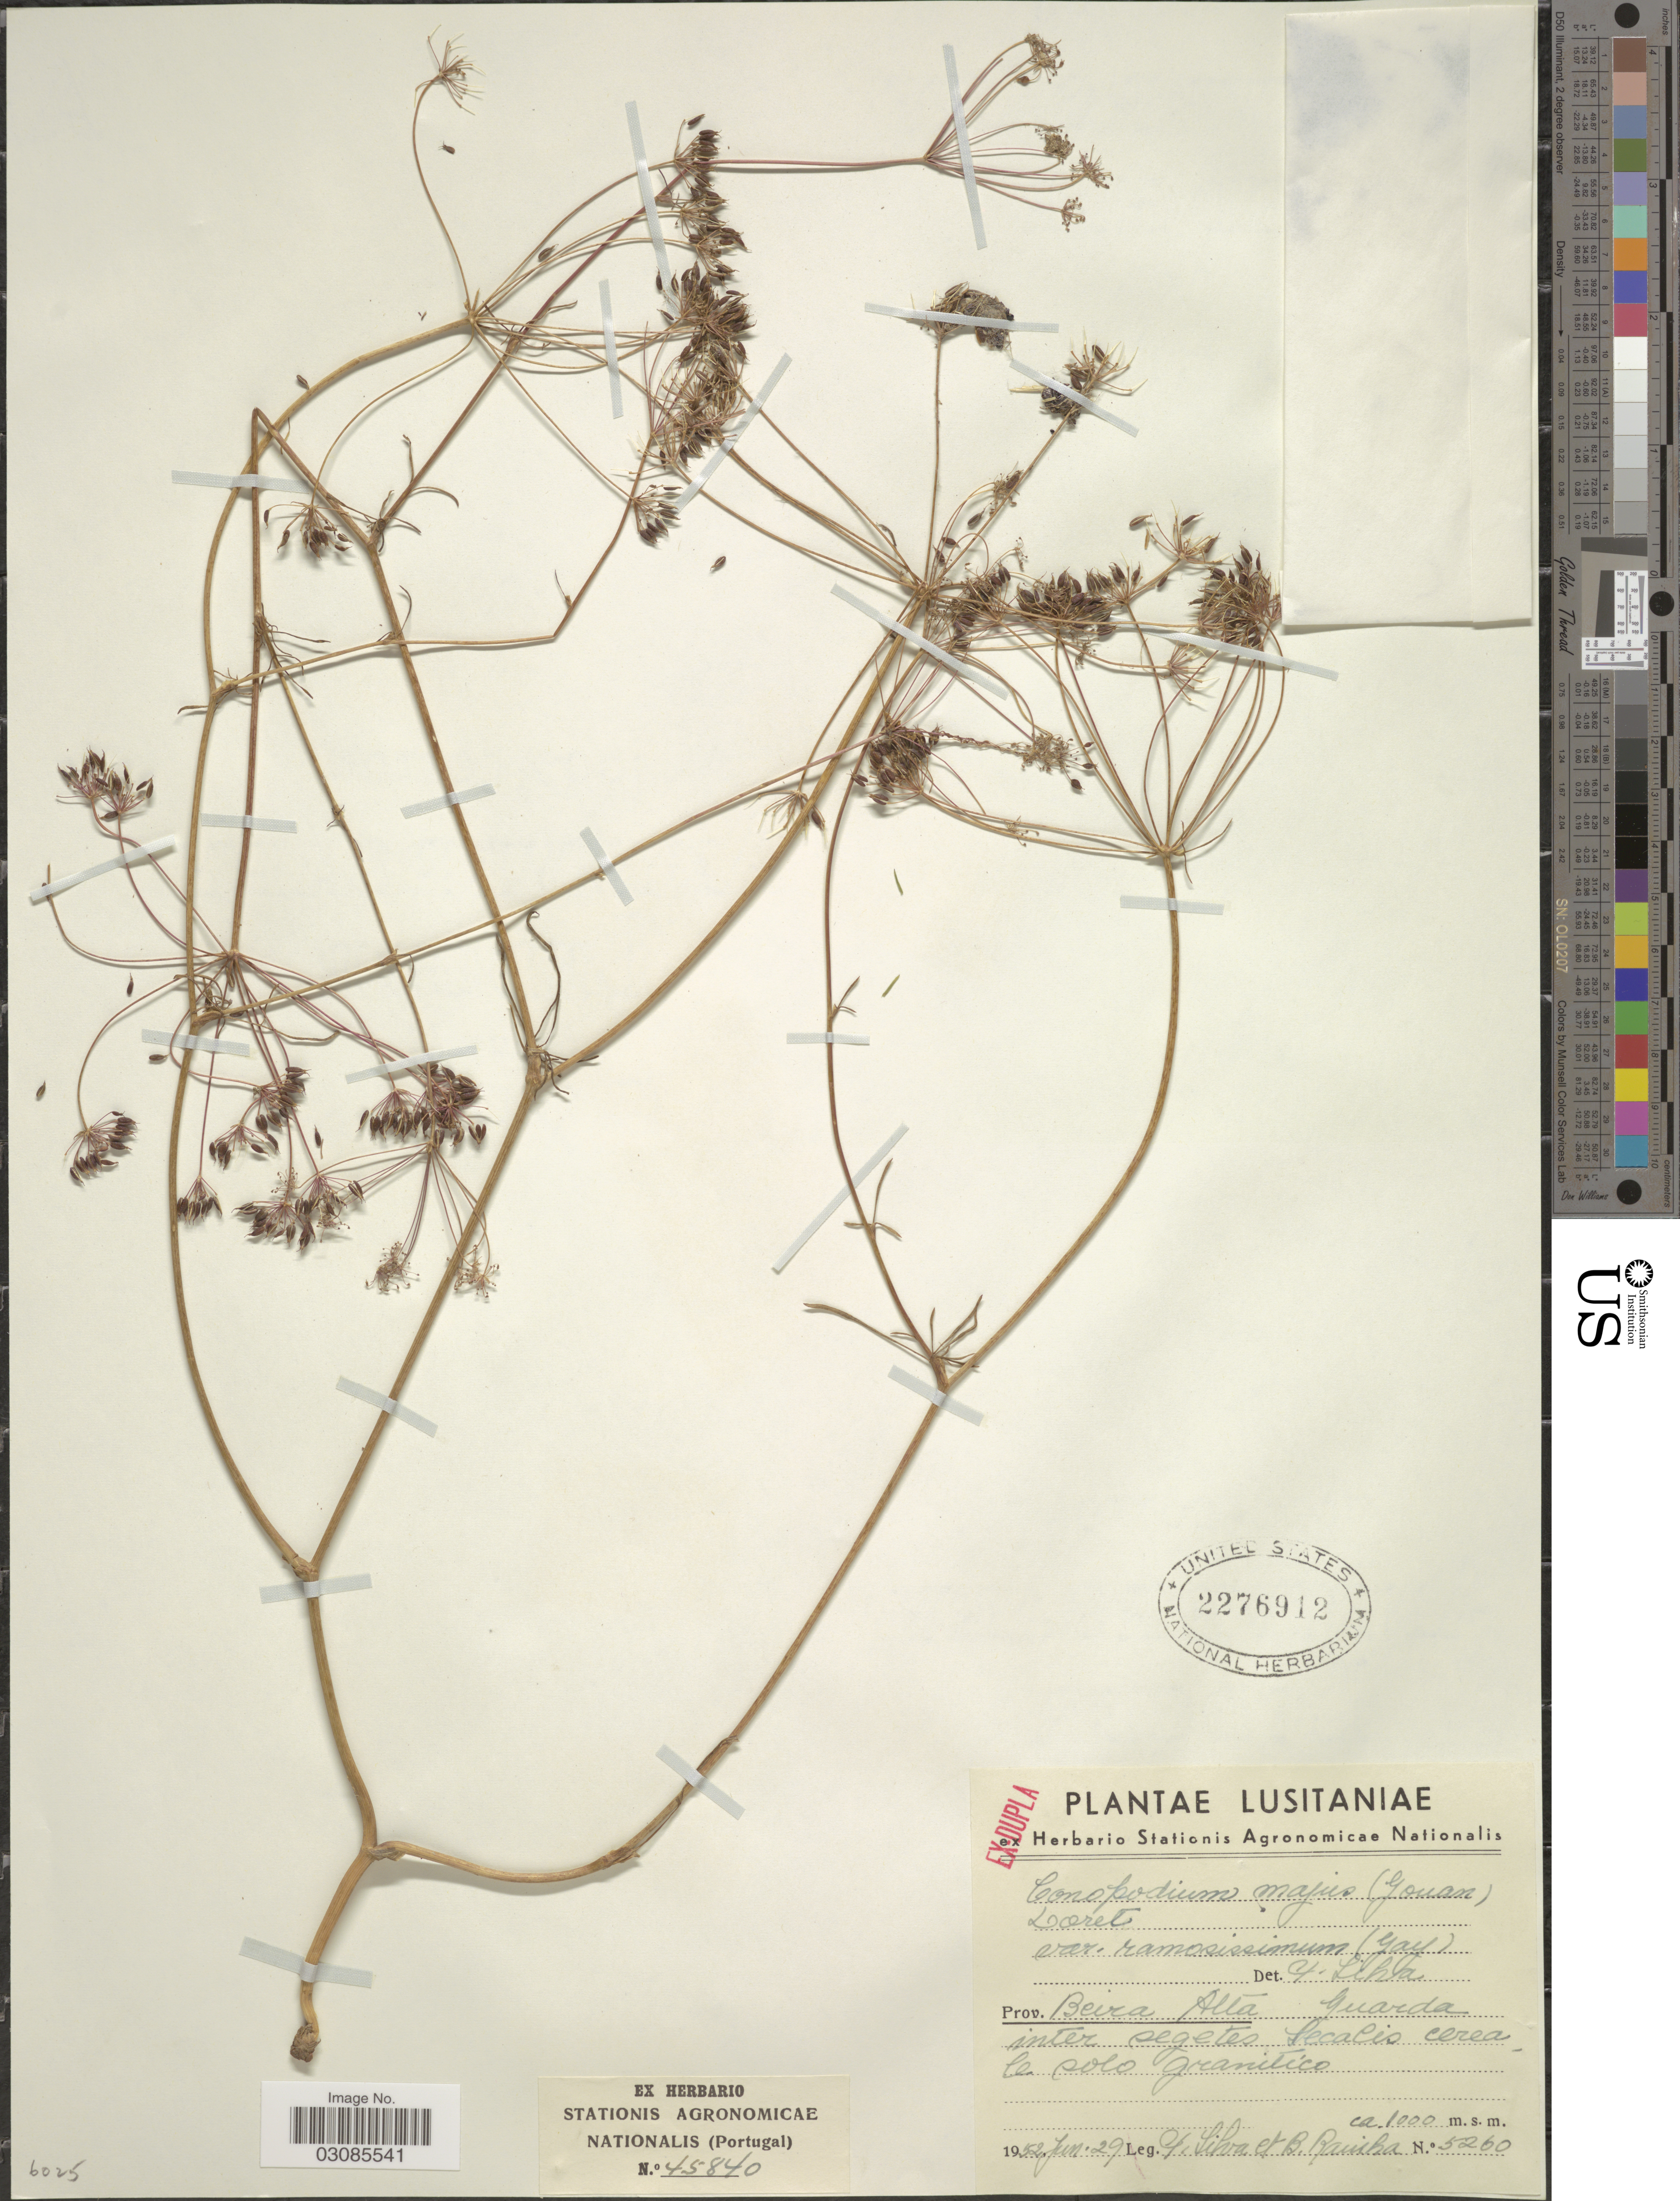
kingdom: Plantae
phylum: Tracheophyta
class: Magnoliopsida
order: Apiales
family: Apiaceae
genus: Conopodium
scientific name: Conopodium majus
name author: (Gouan) Loret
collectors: G. Silva & B. Baniha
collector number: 5260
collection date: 1952-06-29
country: Portugal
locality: Lusitaniae. Prov. Beira Alta. Guarda inter segtes.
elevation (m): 1000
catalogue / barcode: US 2276912